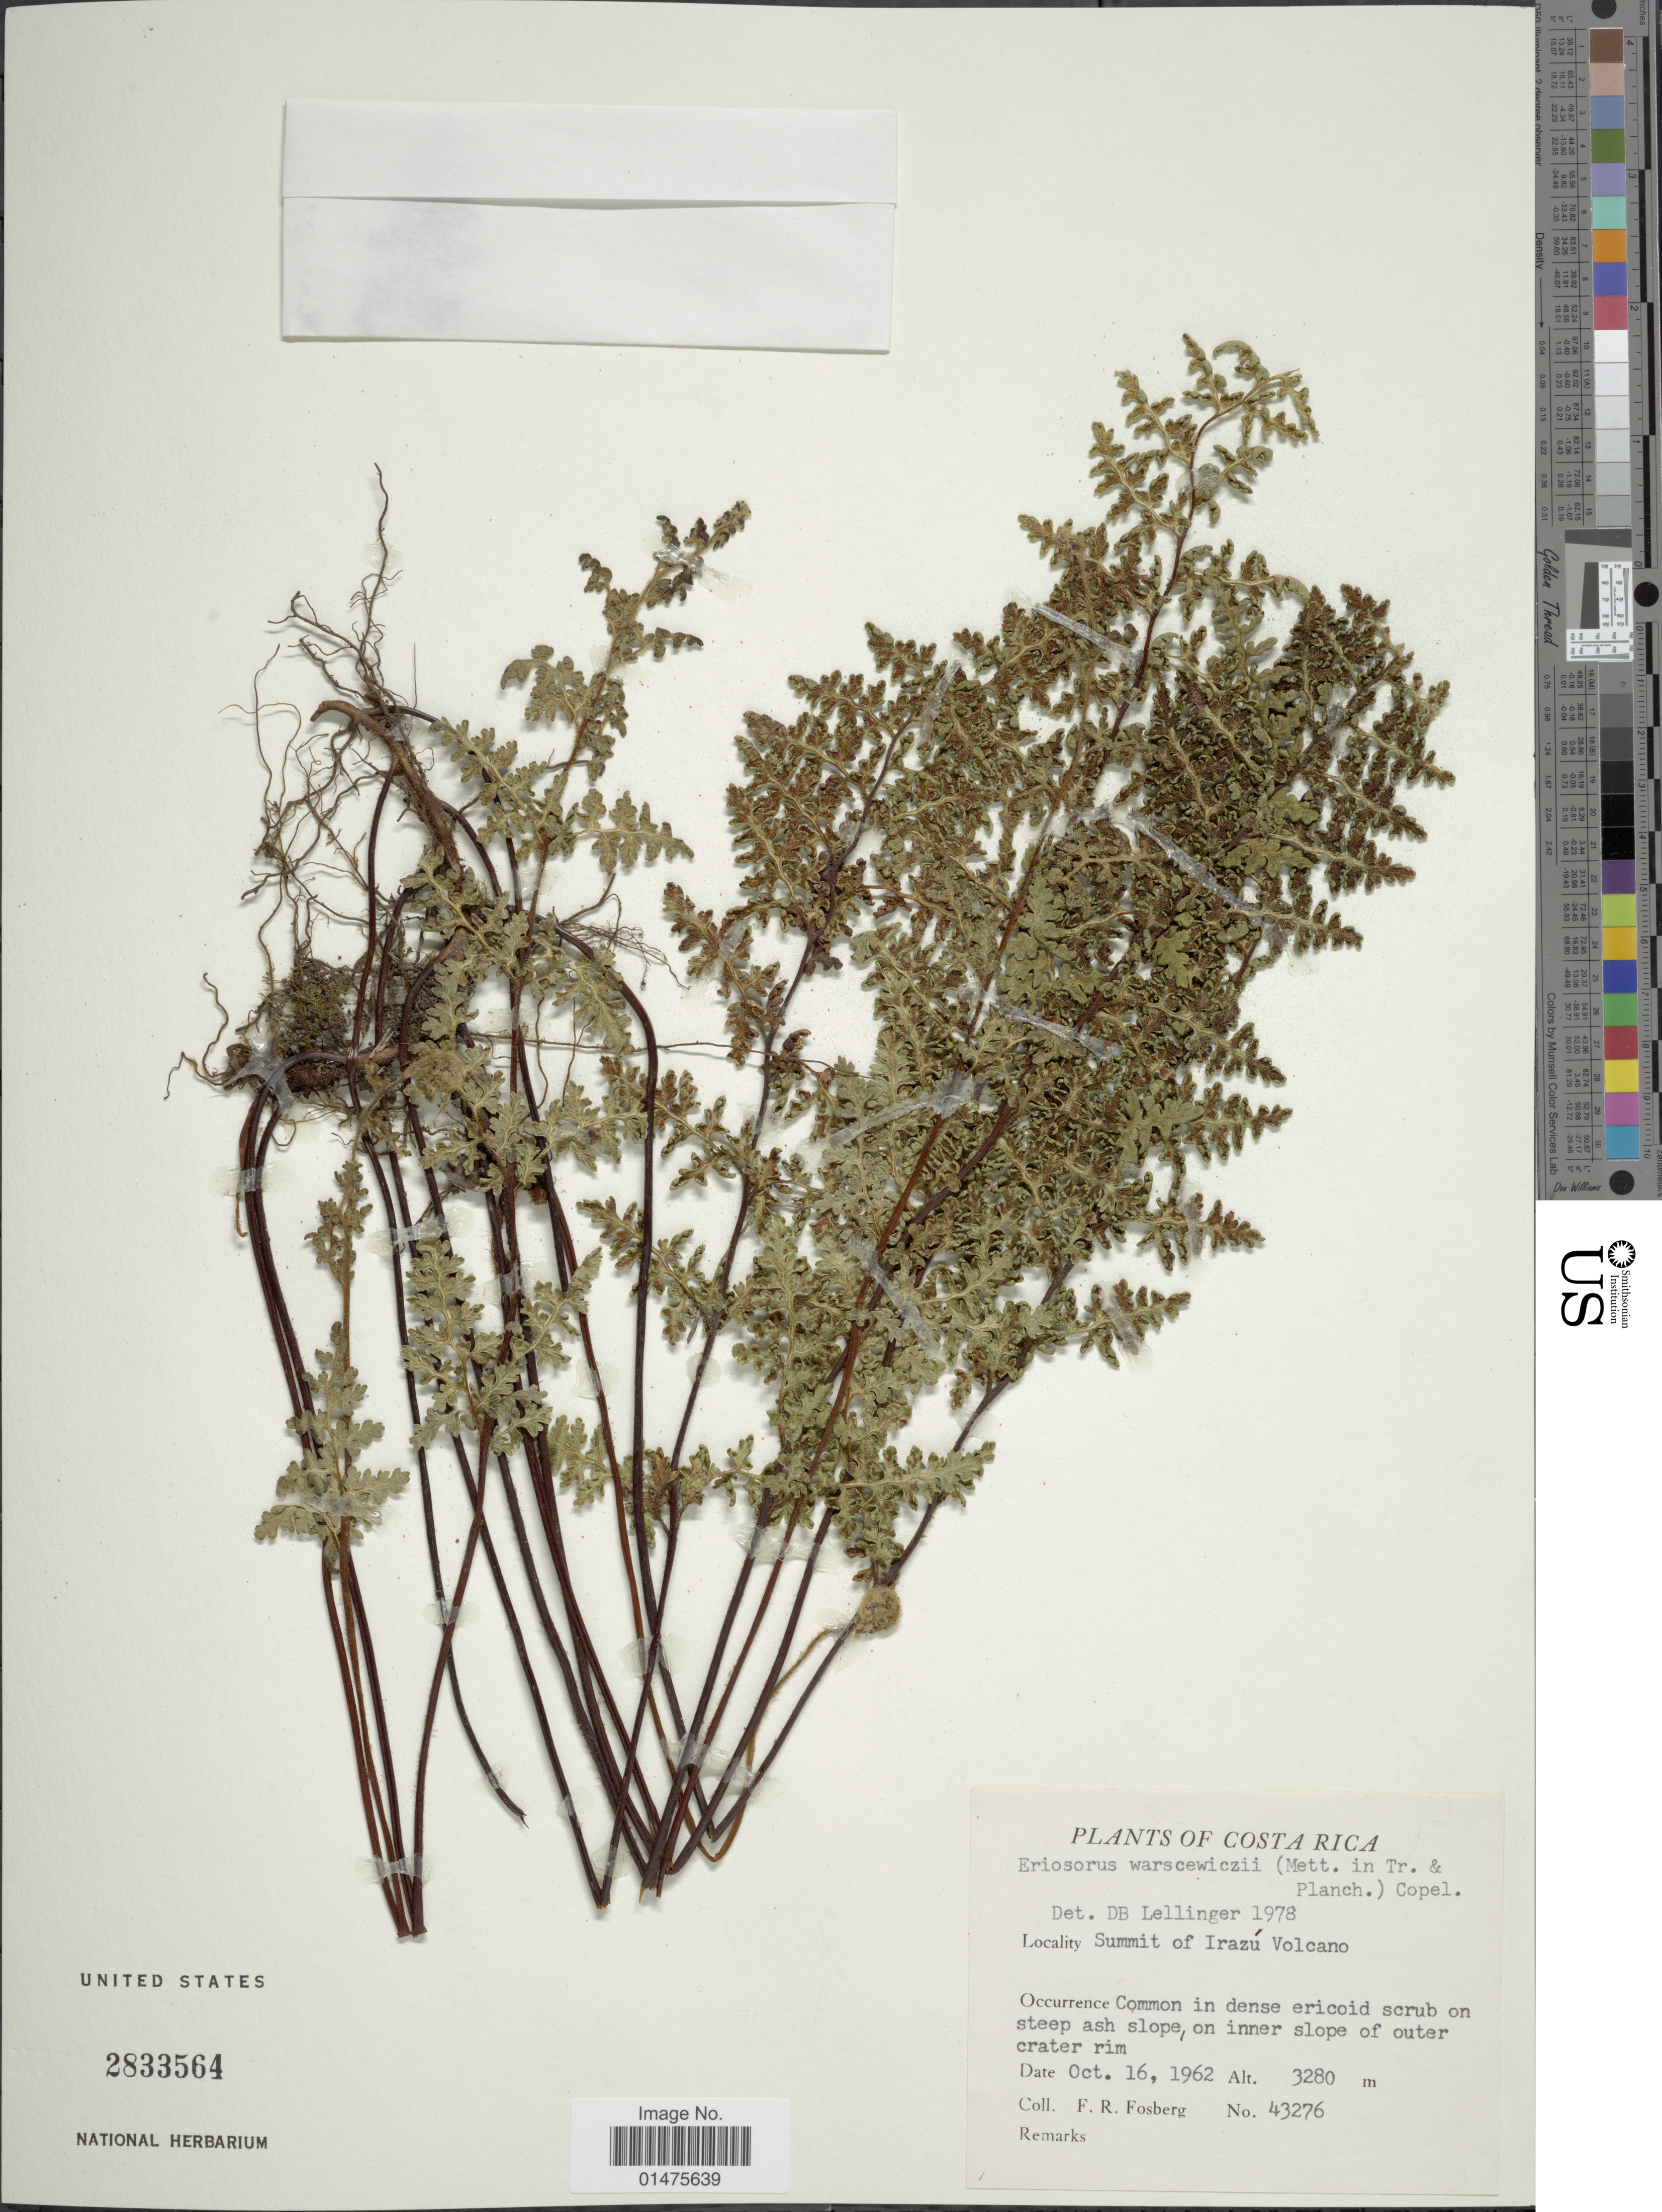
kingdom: Plantae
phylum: Tracheophyta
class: Polypodiopsida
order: Polypodiales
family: Pteridaceae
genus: Jamesonia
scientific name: Jamesonia warscewiczii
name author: (Mett.) Christenh.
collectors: F. R. Fosberg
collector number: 43276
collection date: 1962-10-16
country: Costa Rica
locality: Summit of Irazú Volcano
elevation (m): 3280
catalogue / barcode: US 2833564